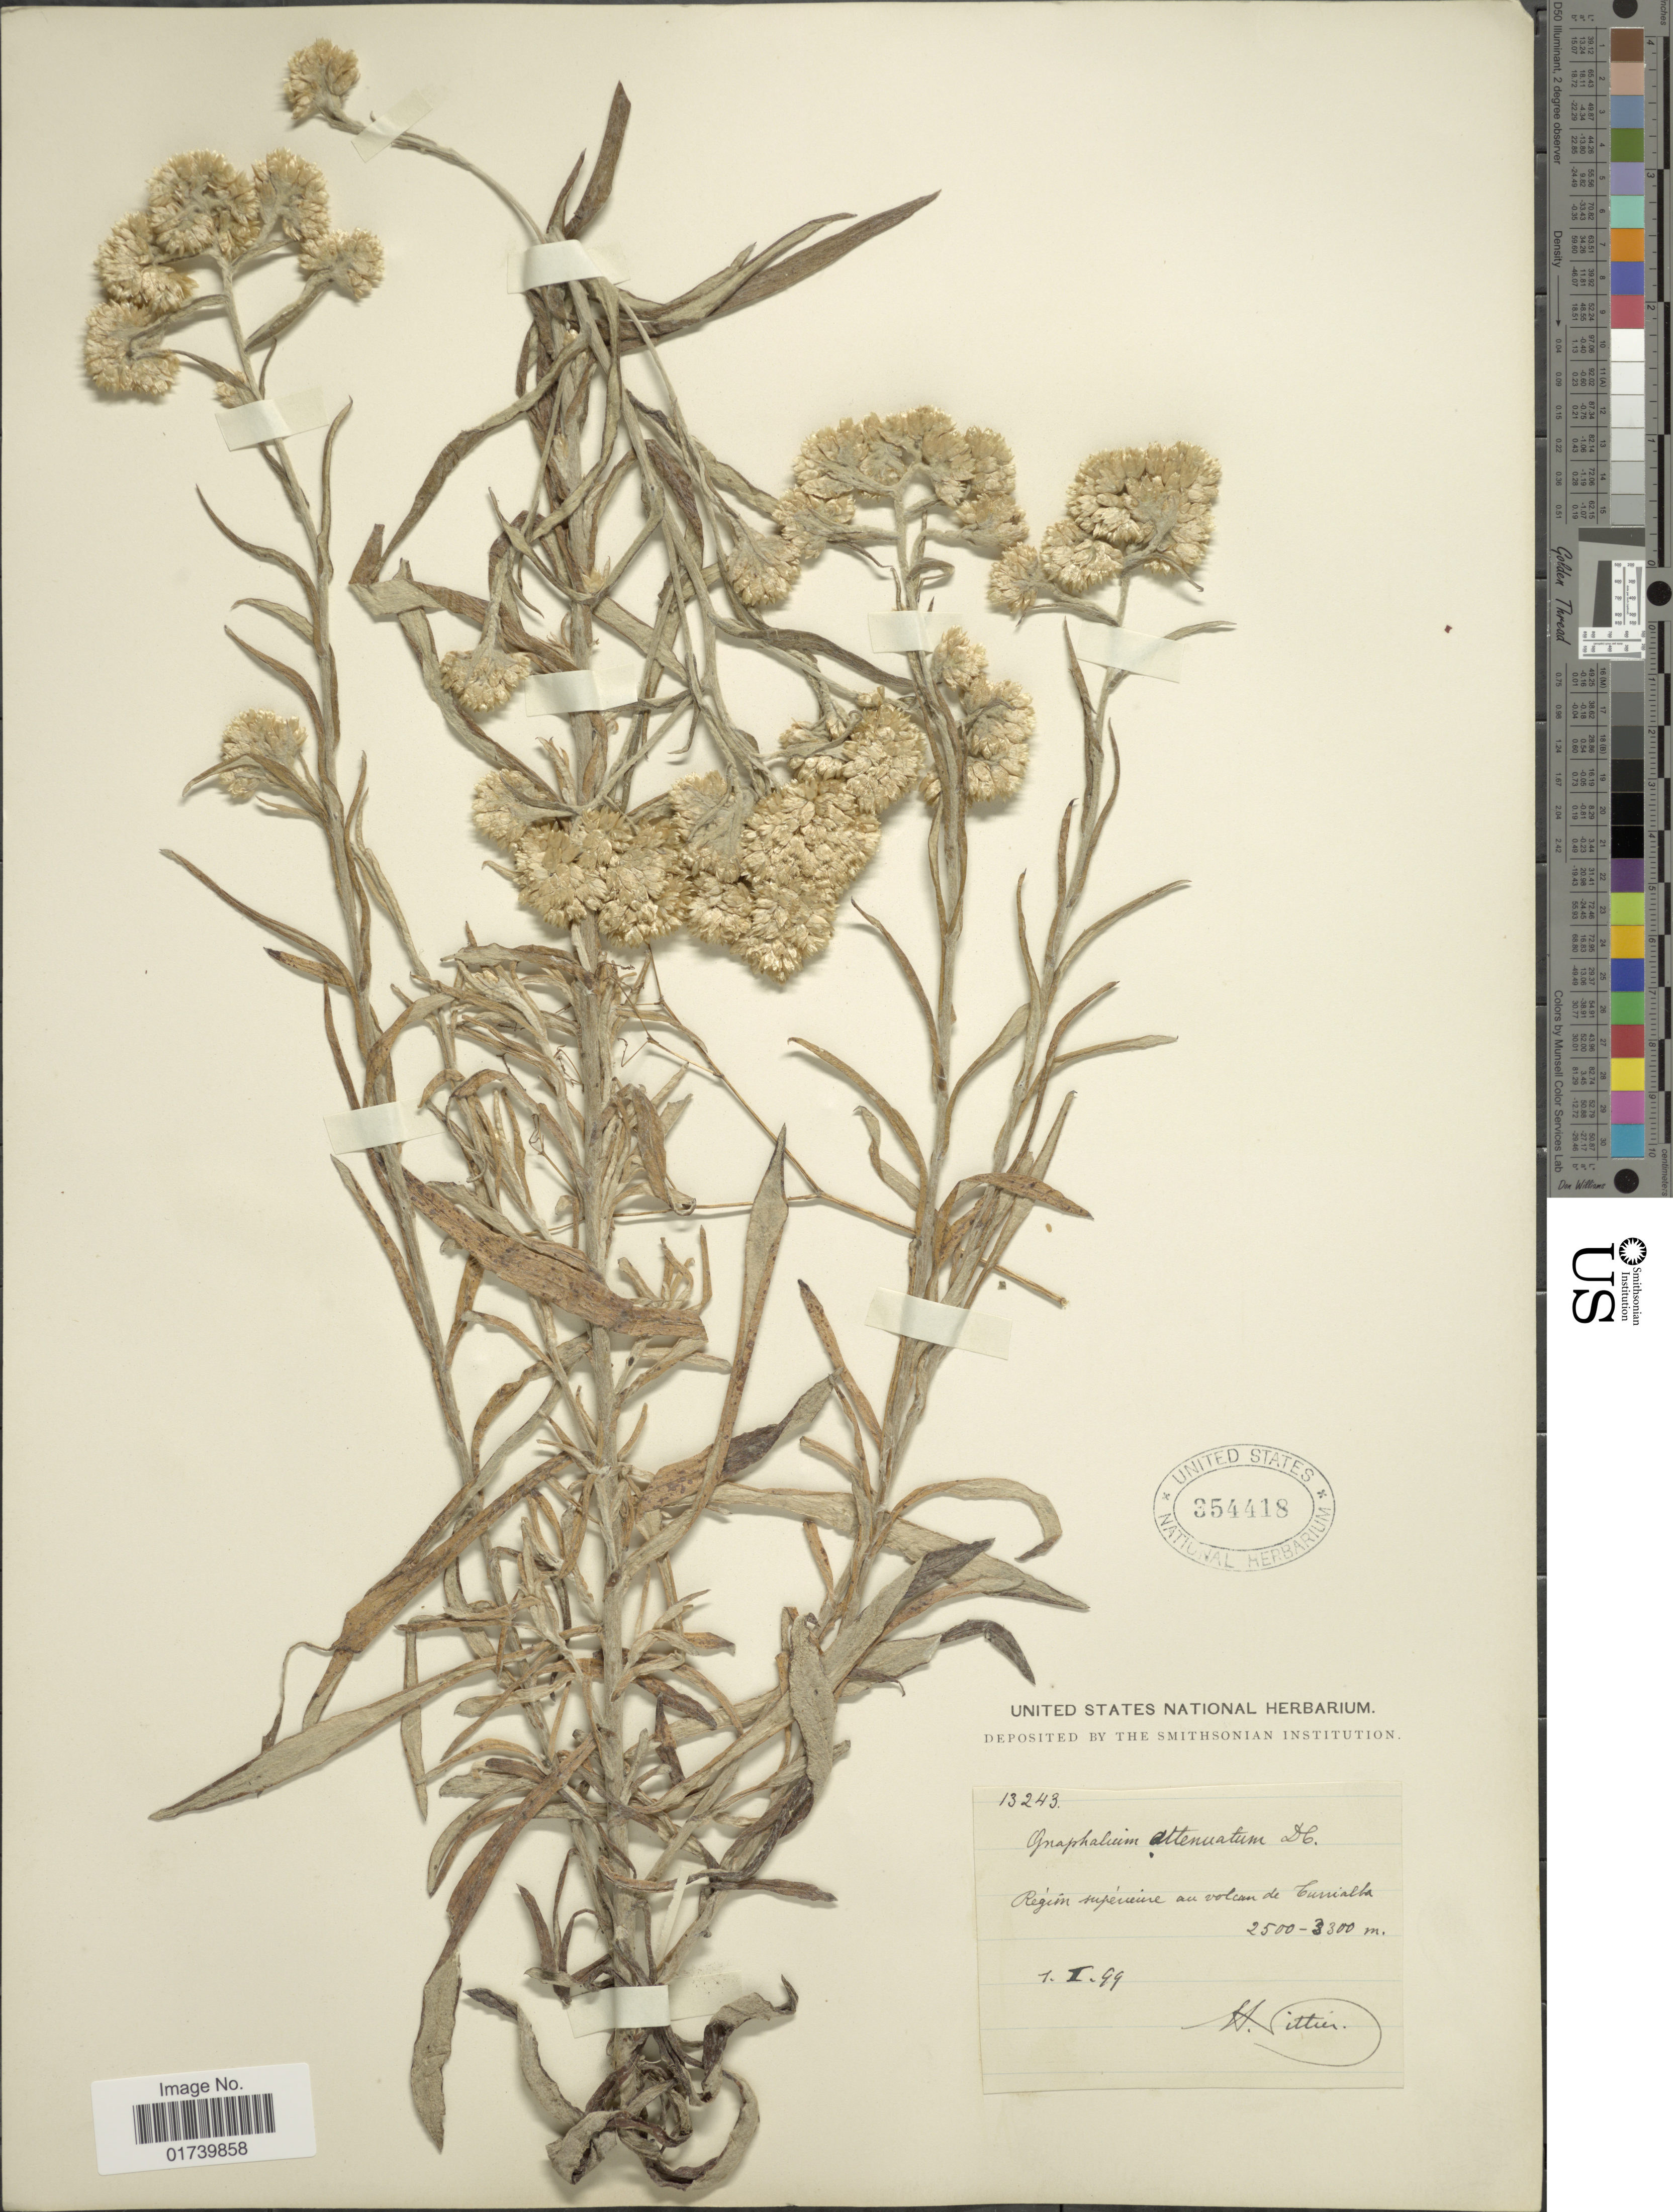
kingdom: Plantae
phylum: Tracheophyta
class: Magnoliopsida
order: Asterales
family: Asteraceae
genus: Pseudognaphalium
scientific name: Pseudognaphalium attenuatum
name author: (DC.) Anderb.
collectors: H. F. Pittier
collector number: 13243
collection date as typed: Transcribed d/m/y: 1/2/99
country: Costa Rica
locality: Region superieure au volcan de Turrialba.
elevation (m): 2500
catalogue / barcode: US 354418